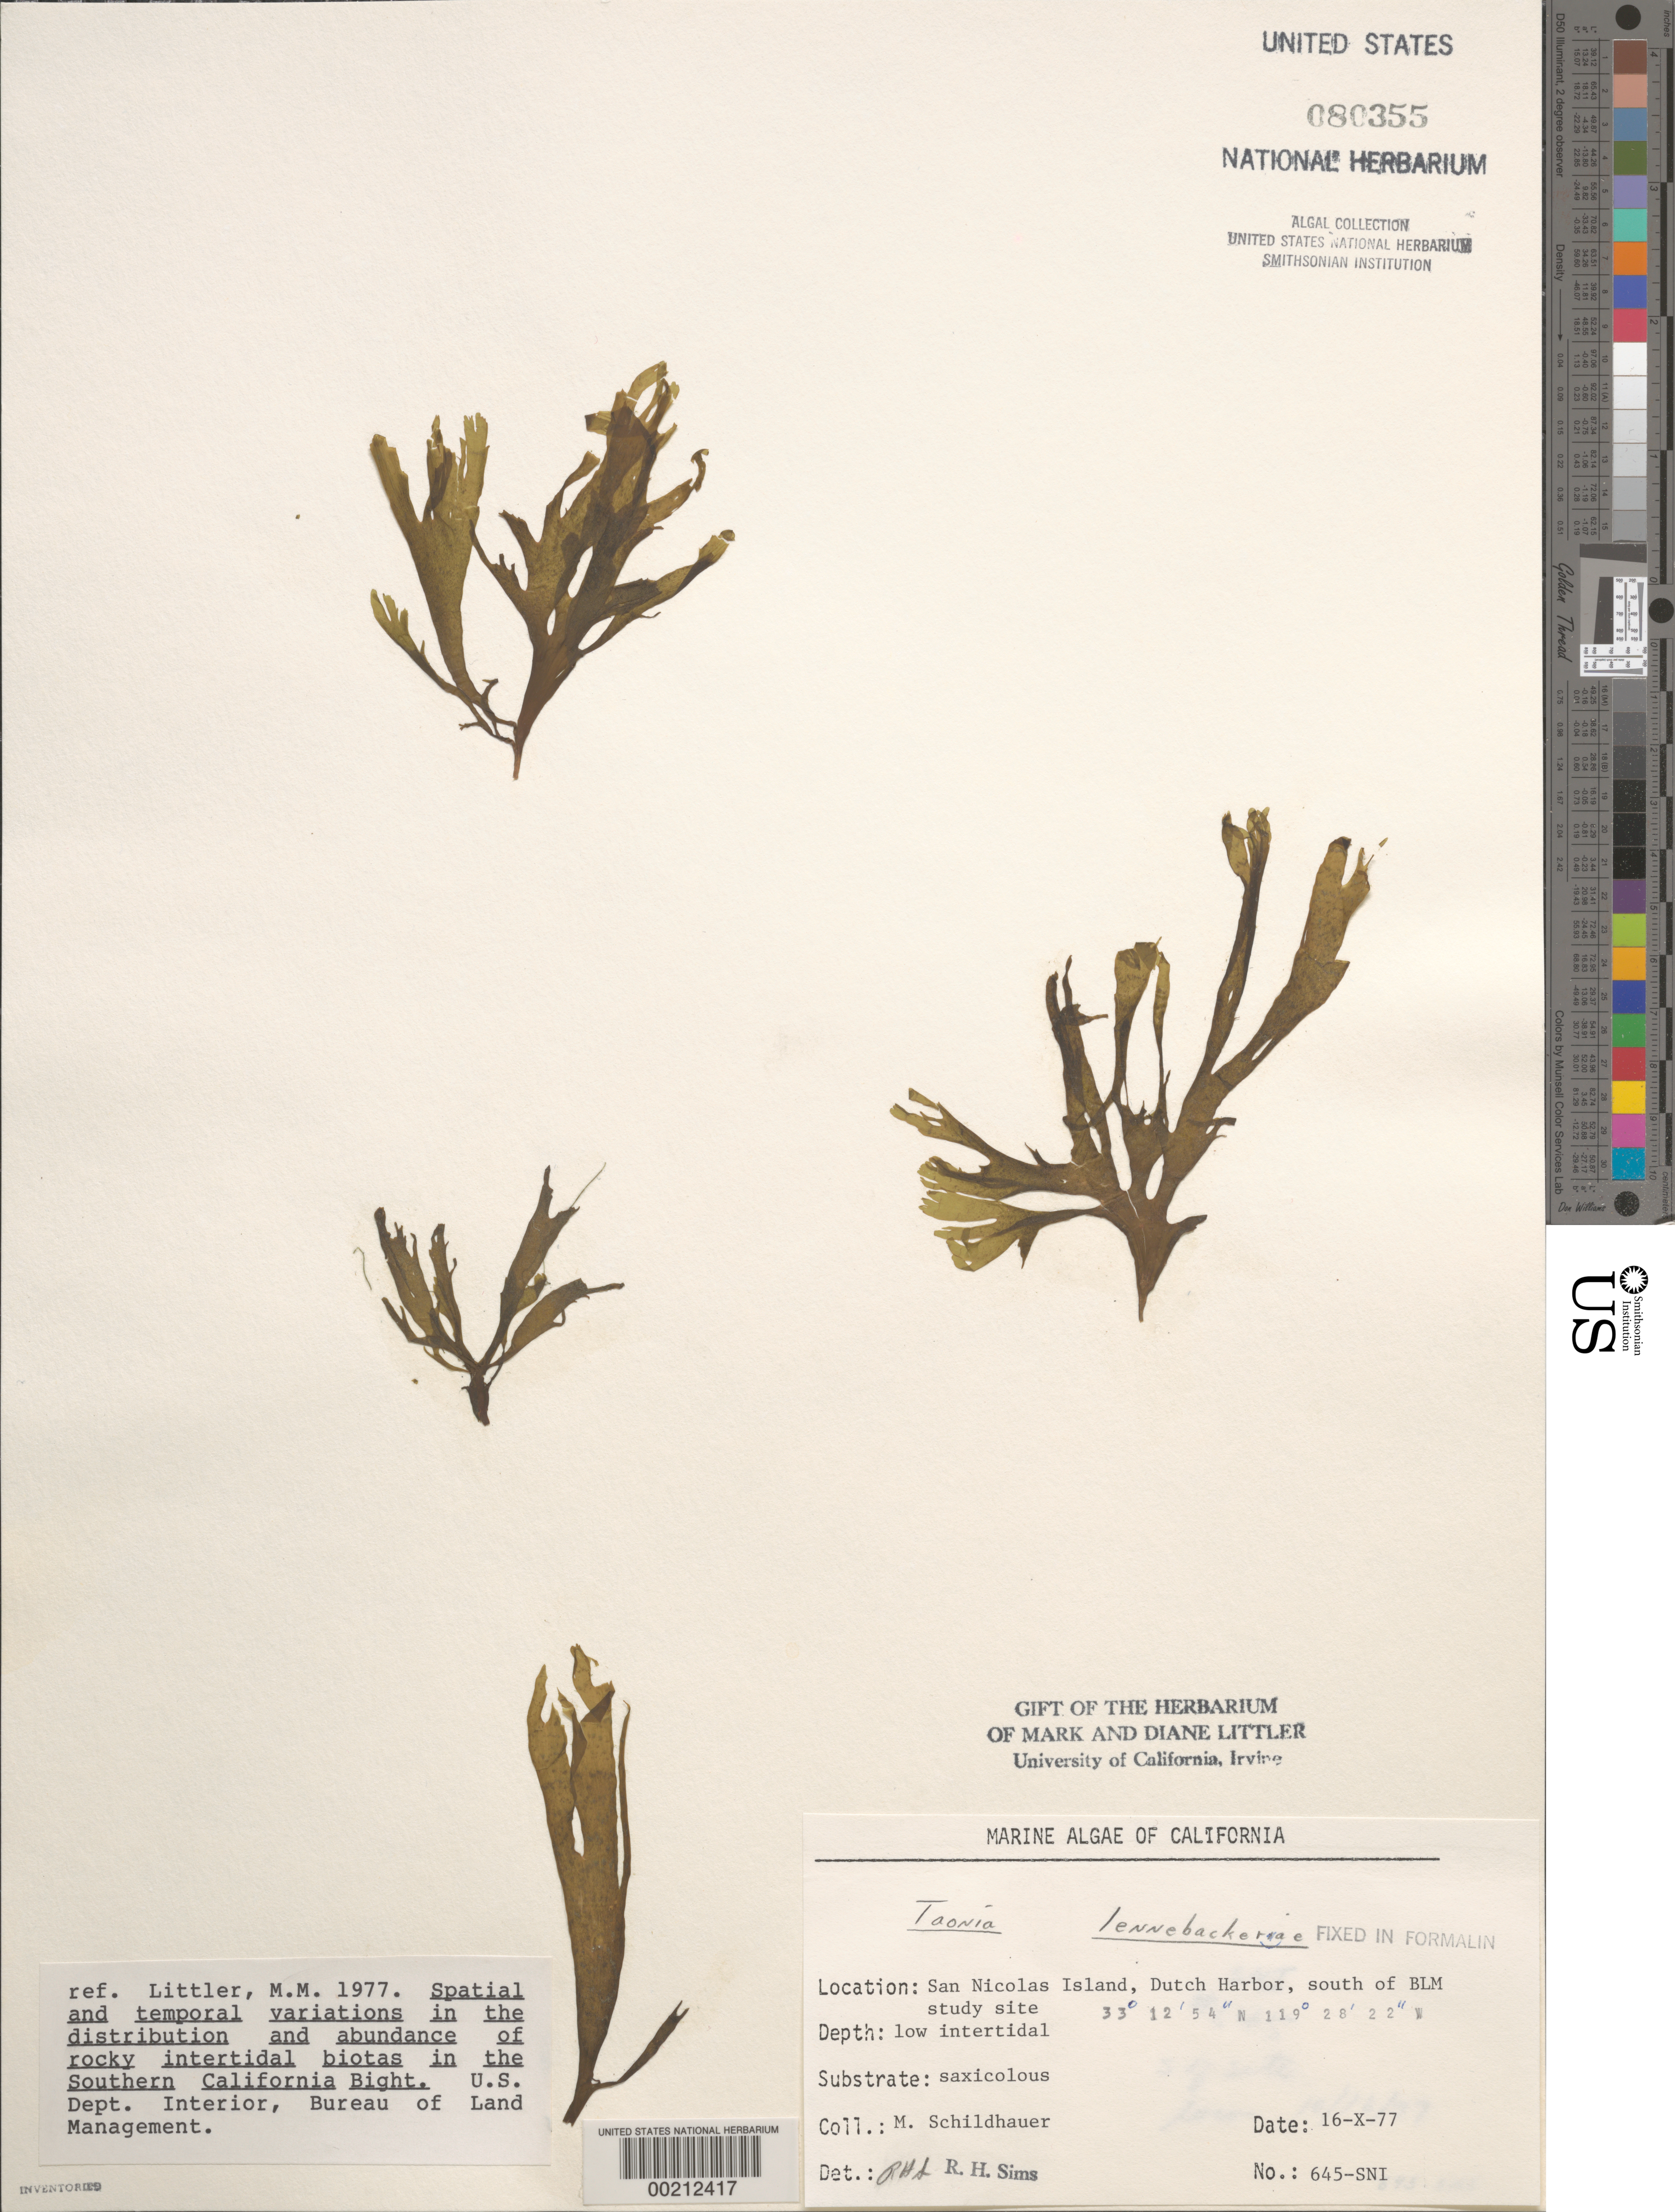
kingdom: Chromista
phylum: Ochrophyta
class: Phaeophyceae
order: Dictyotales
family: Dictyotaceae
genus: Taonia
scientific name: Taonia lennebackerae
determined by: Sims, Robert H.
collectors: M. Schildhauer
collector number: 645-sni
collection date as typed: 16 Oct 1977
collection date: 1977-10-16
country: United States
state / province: California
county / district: Ventura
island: San Nicolas Island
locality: Dutch Harbor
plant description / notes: BLM-SOCALBIGHT Rocky Intertidal Survey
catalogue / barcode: US 80355